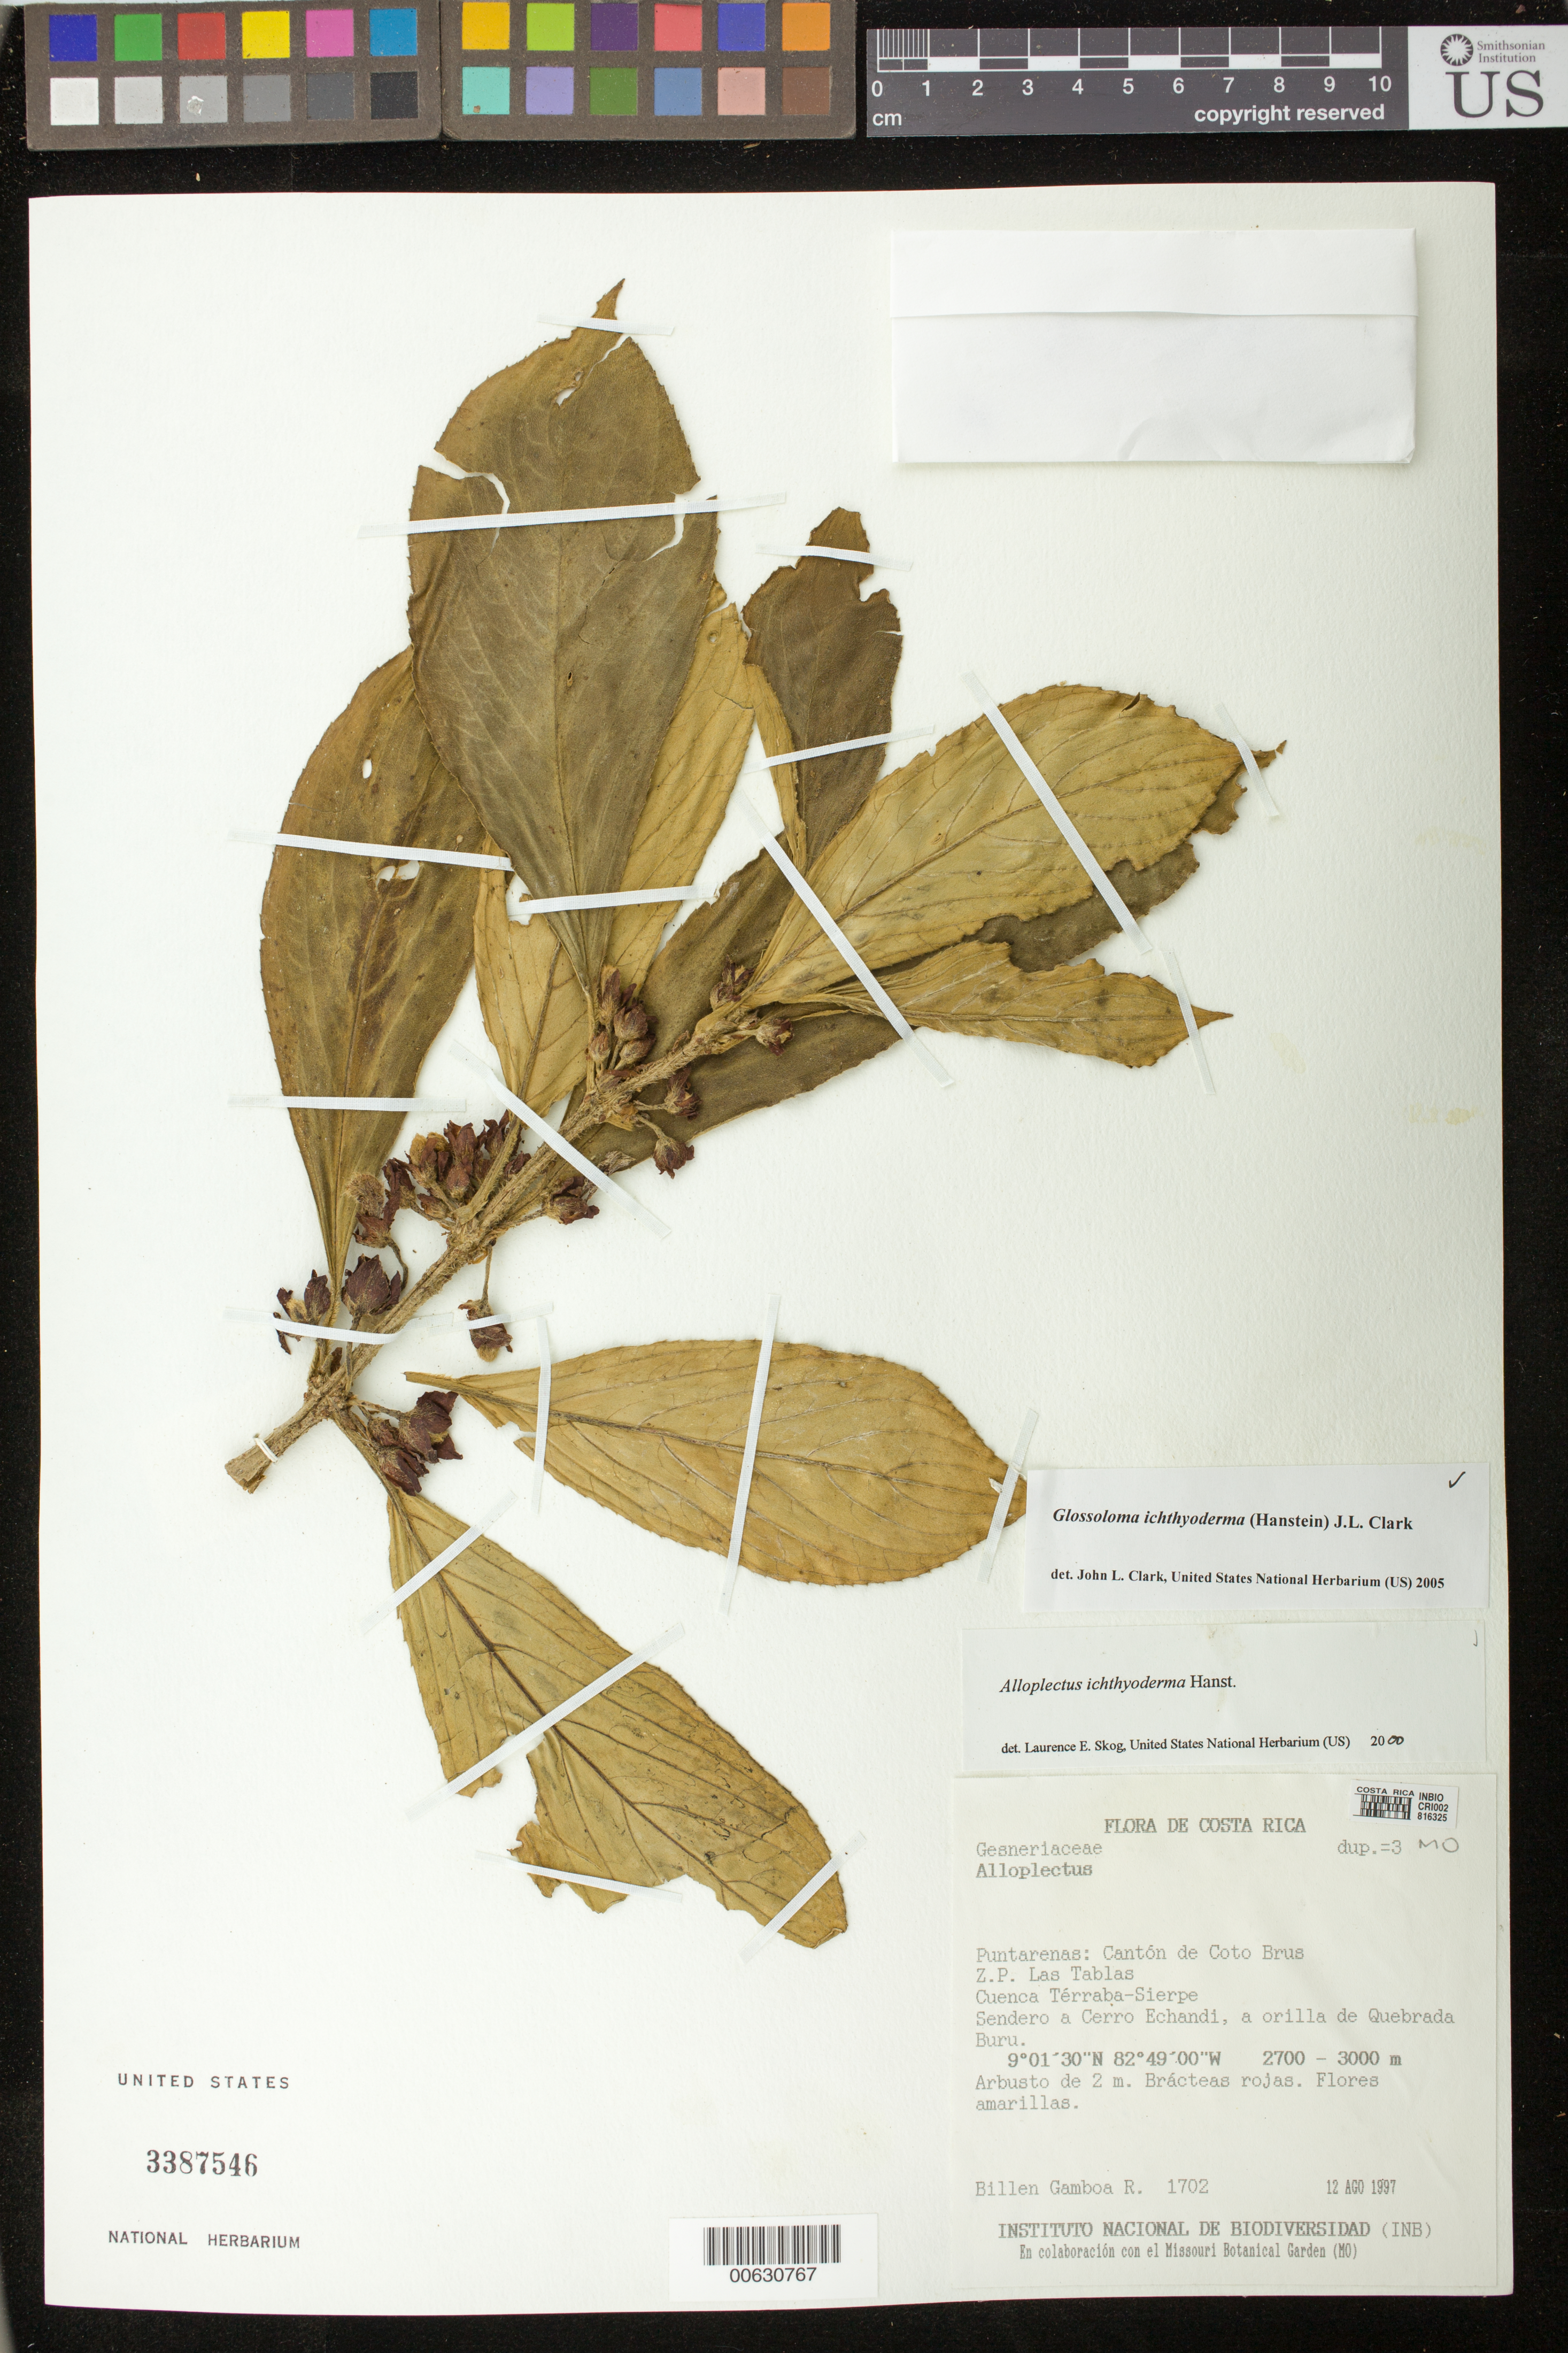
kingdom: Plantae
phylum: Tracheophyta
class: Magnoliopsida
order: Lamiales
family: Gesneriaceae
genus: Glossoloma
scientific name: Glossoloma ichthyoderma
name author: (Hanst.) J.L. Clark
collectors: B. Gamboa R.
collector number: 1702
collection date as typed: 12 Aug 1997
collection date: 1997-08-12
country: Costa Rica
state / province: Puntarenas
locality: Cantón de Coto Brus, Z.P. Las Tablas, Cuenca Térraba-Sierpe, Sendero a Cerro Echandi, a orilla de Quebrada Buru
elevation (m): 2700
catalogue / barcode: US 3387546